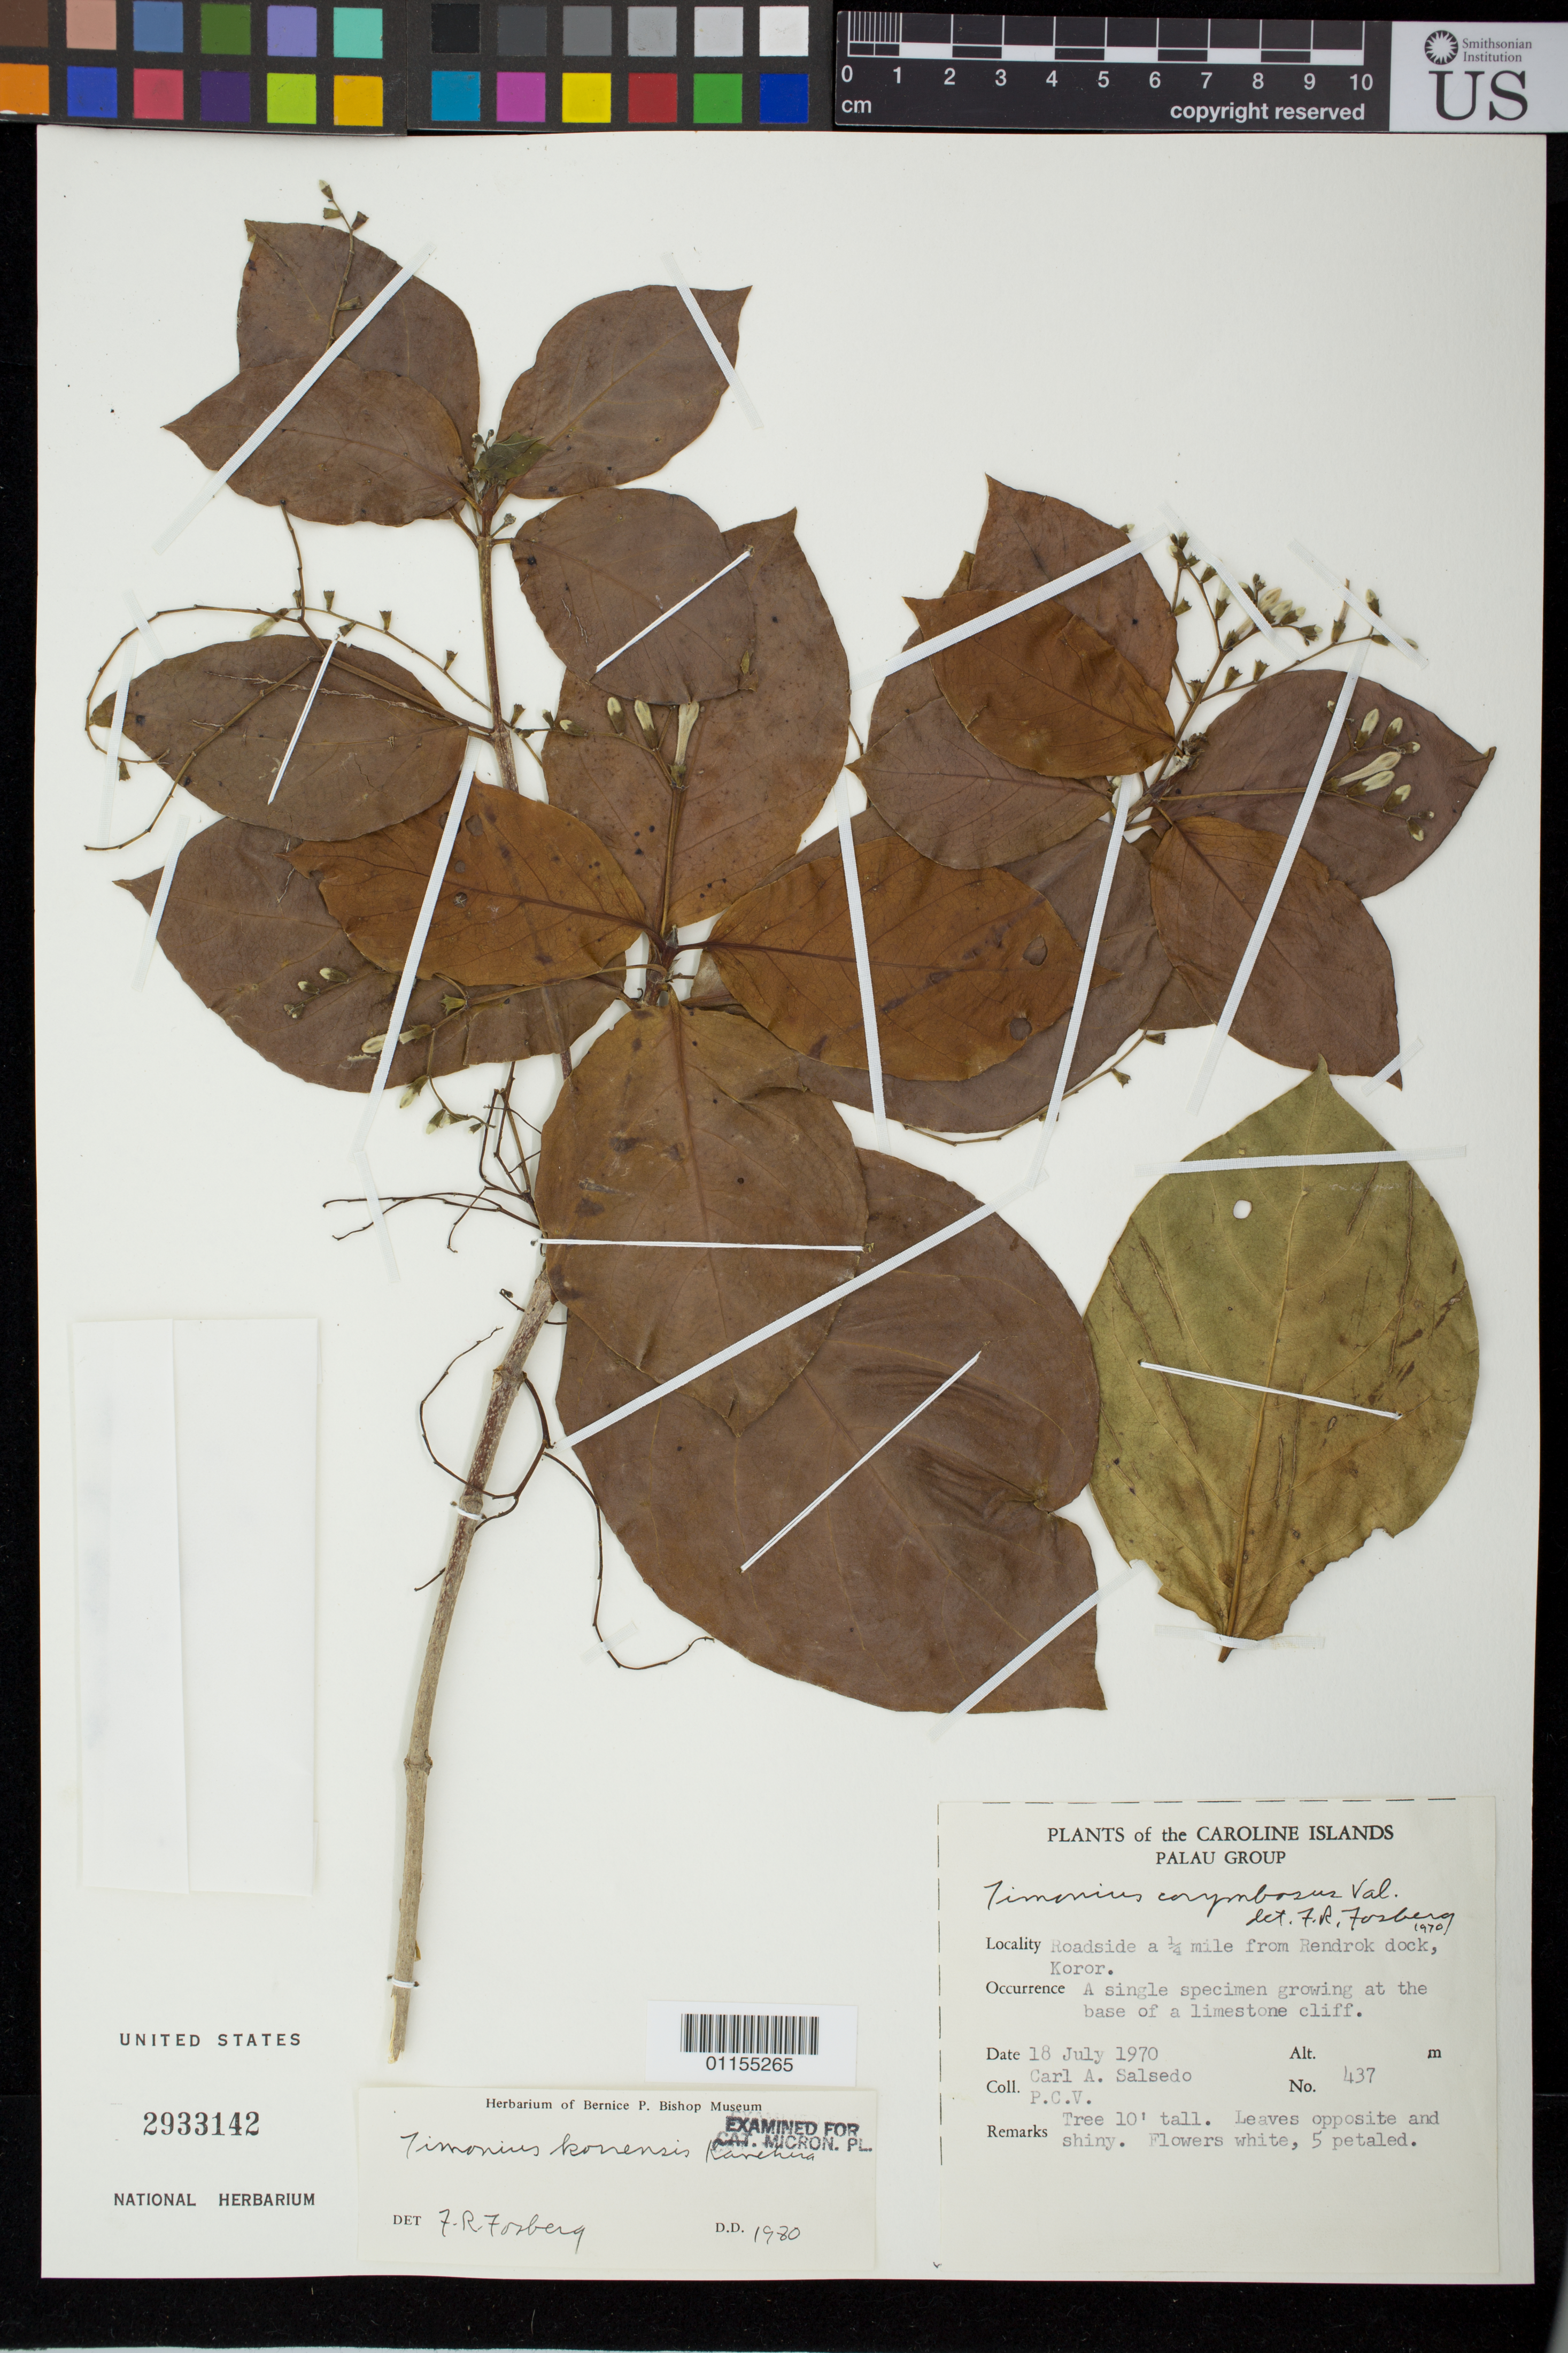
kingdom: Plantae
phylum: Tracheophyta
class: Magnoliopsida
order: Gentianales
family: Rubiaceae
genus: Timonius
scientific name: Timonius korrensis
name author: Kaneh.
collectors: C.A. Salsedo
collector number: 437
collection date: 1970-07-18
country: Palau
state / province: Koror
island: Koror I.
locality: Roadside a 1/4 mile from Rendrok dock, Koror.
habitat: Base of a limestone cliff.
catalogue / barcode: US 2933142